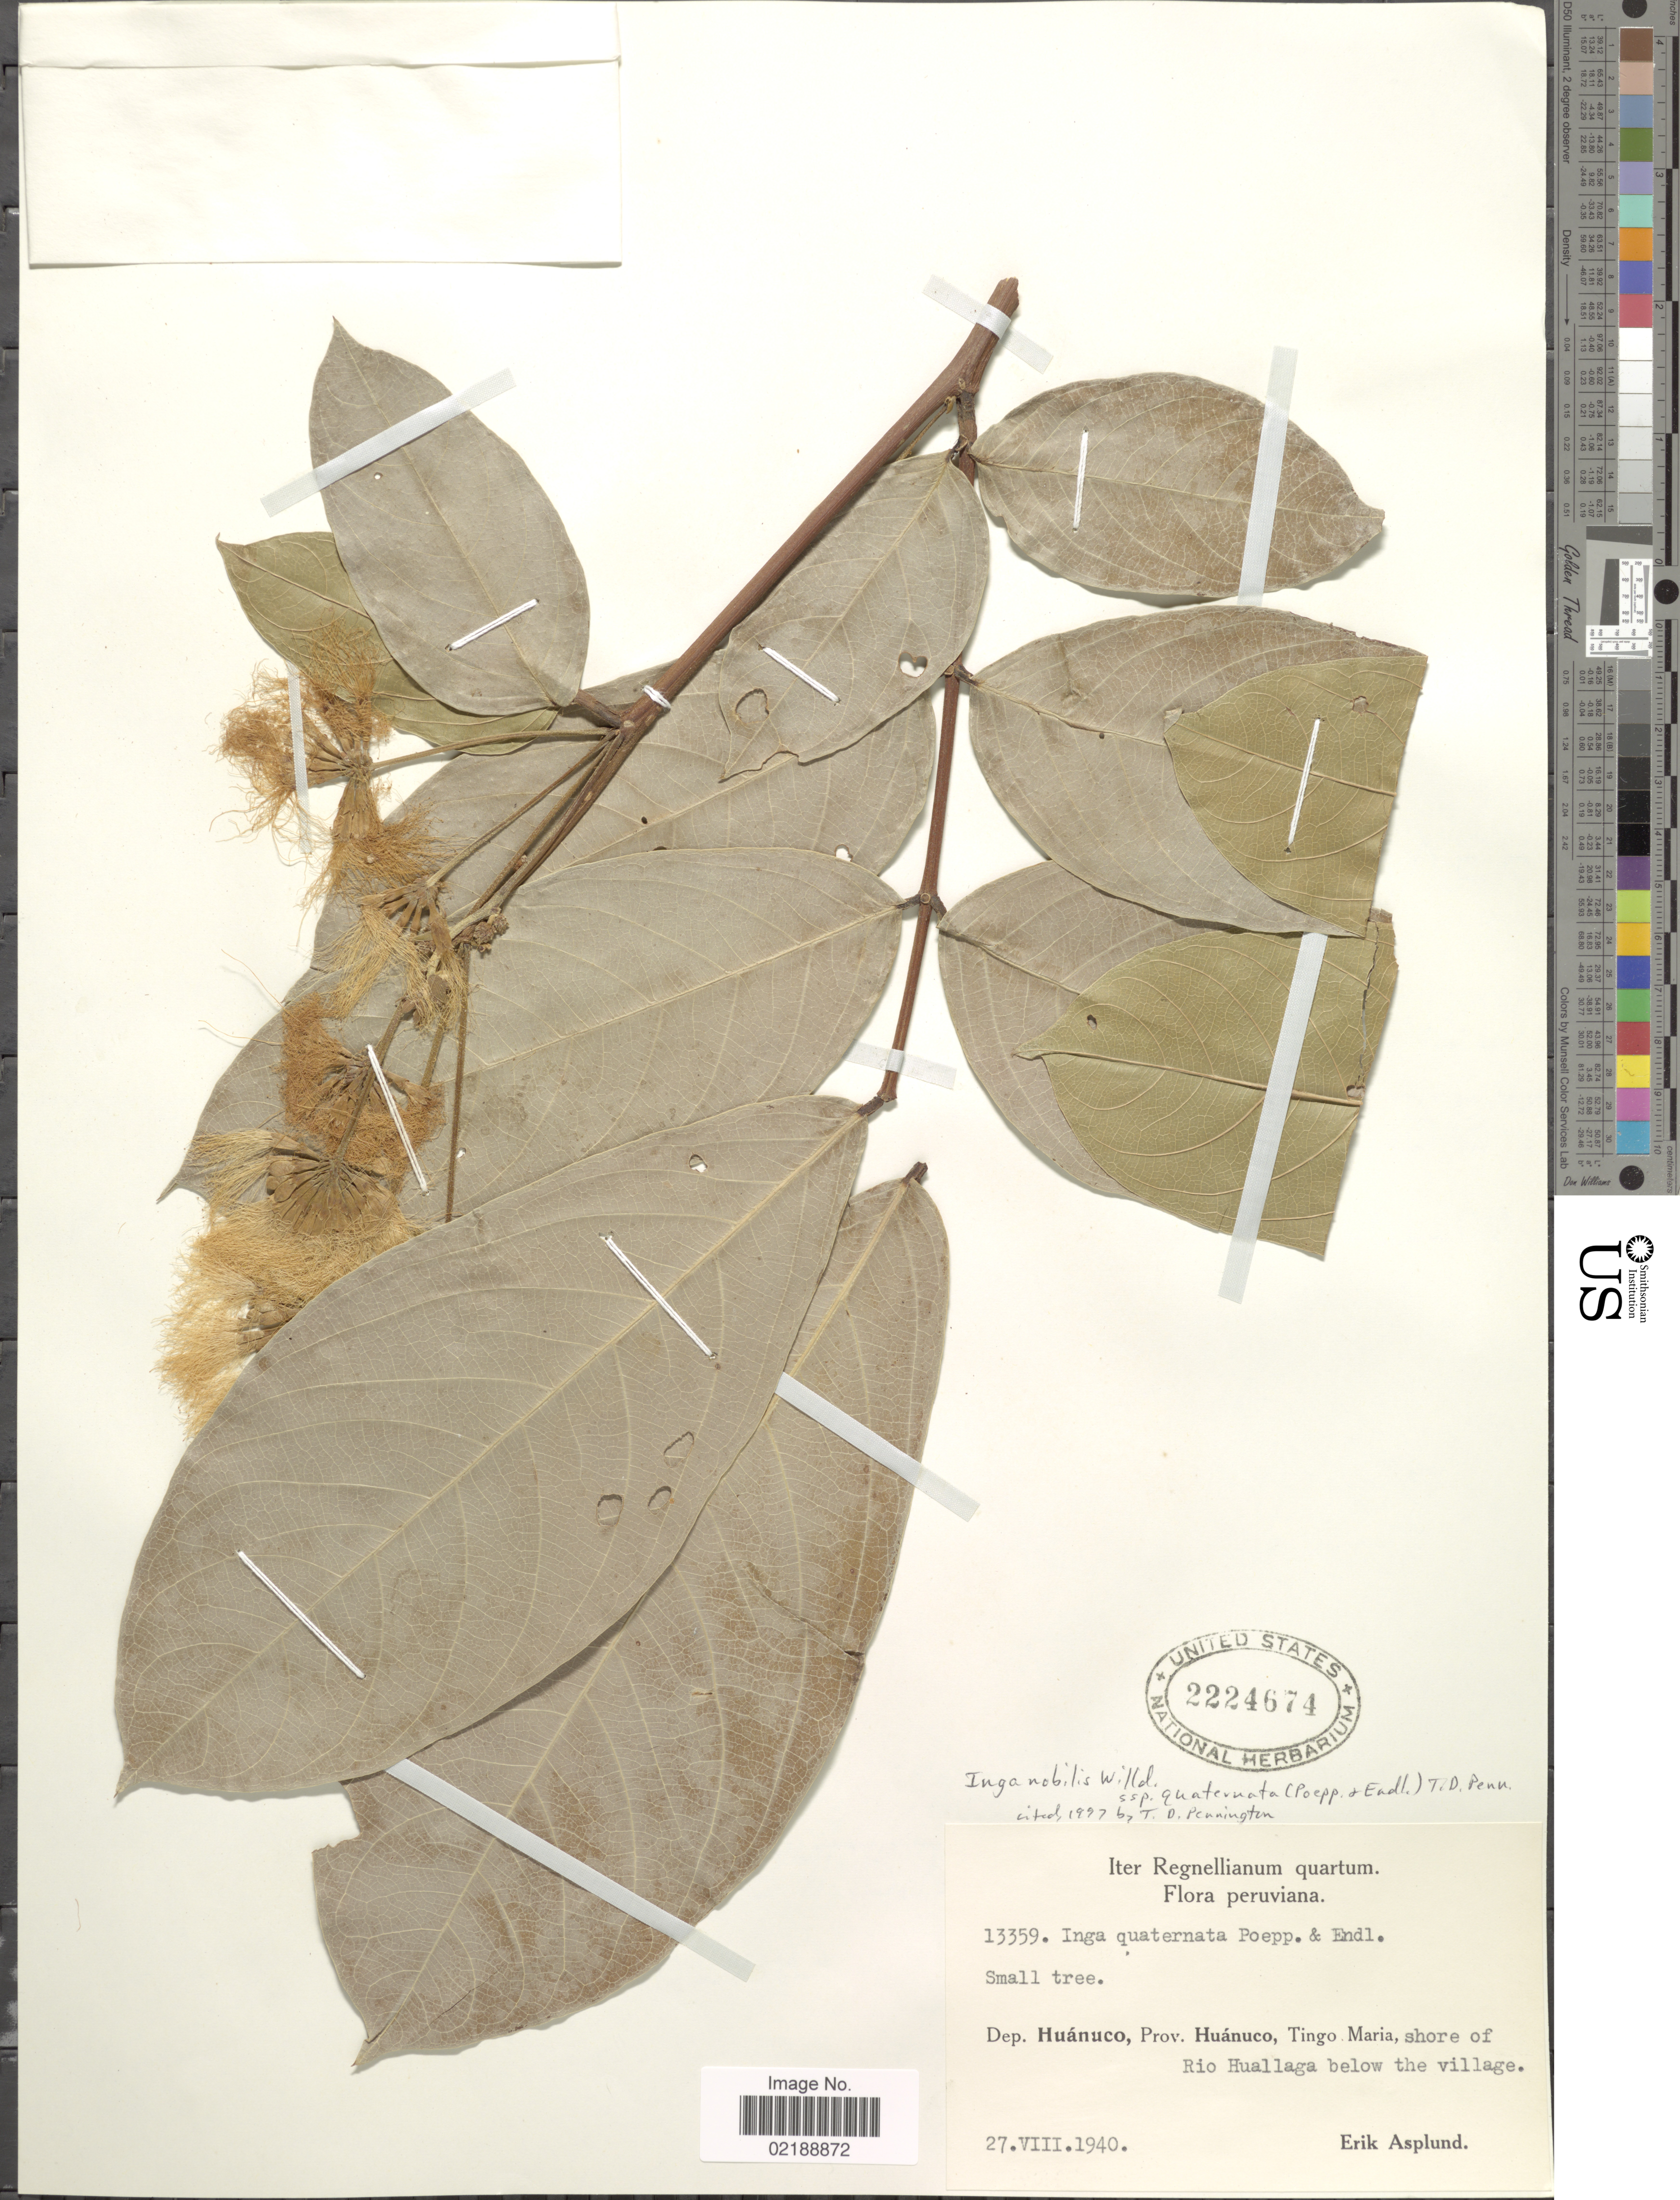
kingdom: Plantae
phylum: Tracheophyta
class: Magnoliopsida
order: Fabales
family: Fabaceae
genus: Inga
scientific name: Inga nobilis subsp. quaternata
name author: (Poepp. & Endl.) T.D. Penn.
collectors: E. Asplund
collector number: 13359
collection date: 1940-08-27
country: Peru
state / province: Huánuco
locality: Dep. Huánuco, Tingo Maria, shore of Rio Huallaga below the village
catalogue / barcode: US 2224674